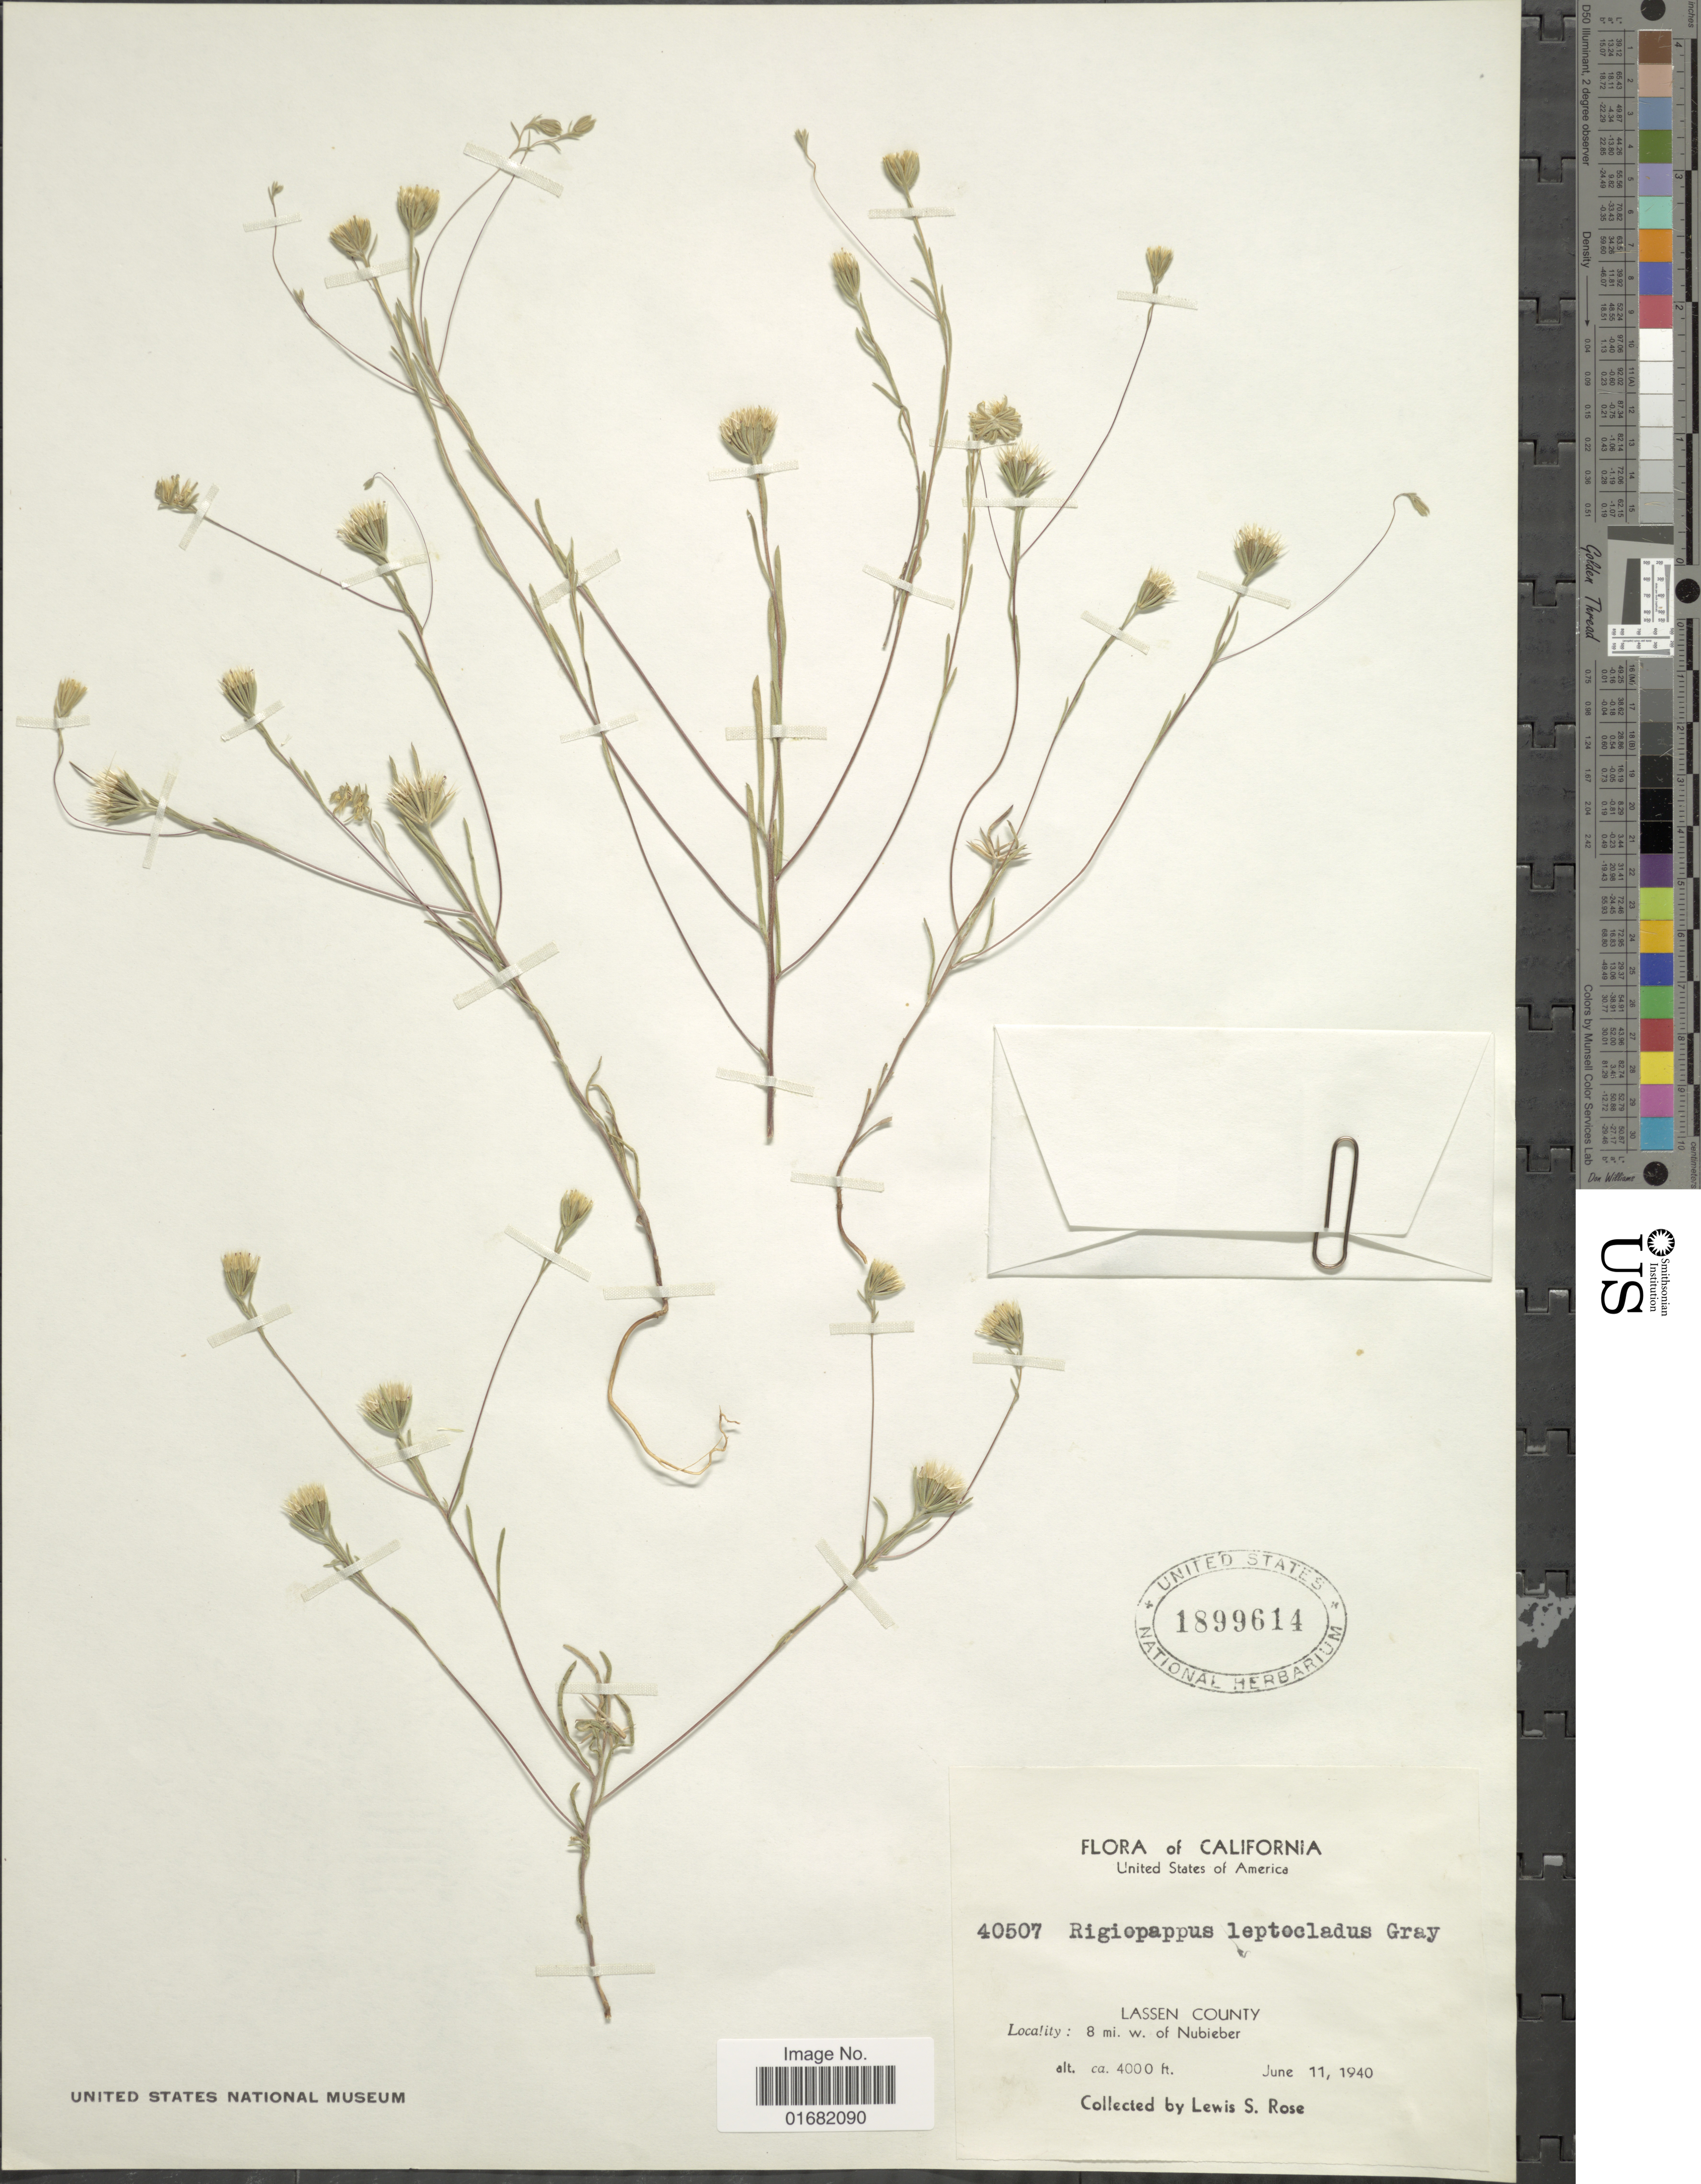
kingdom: Plantae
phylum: Tracheophyta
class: Magnoliopsida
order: Asterales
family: Asteraceae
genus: Rigiopappus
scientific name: Rigiopappus leptocladus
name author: A. Gray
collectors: L. S. Rose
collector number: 40507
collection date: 1940-06-11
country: United States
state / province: California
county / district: Lassen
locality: Lassen County. 8 mi. w. of Nubieber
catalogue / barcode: US 1899614